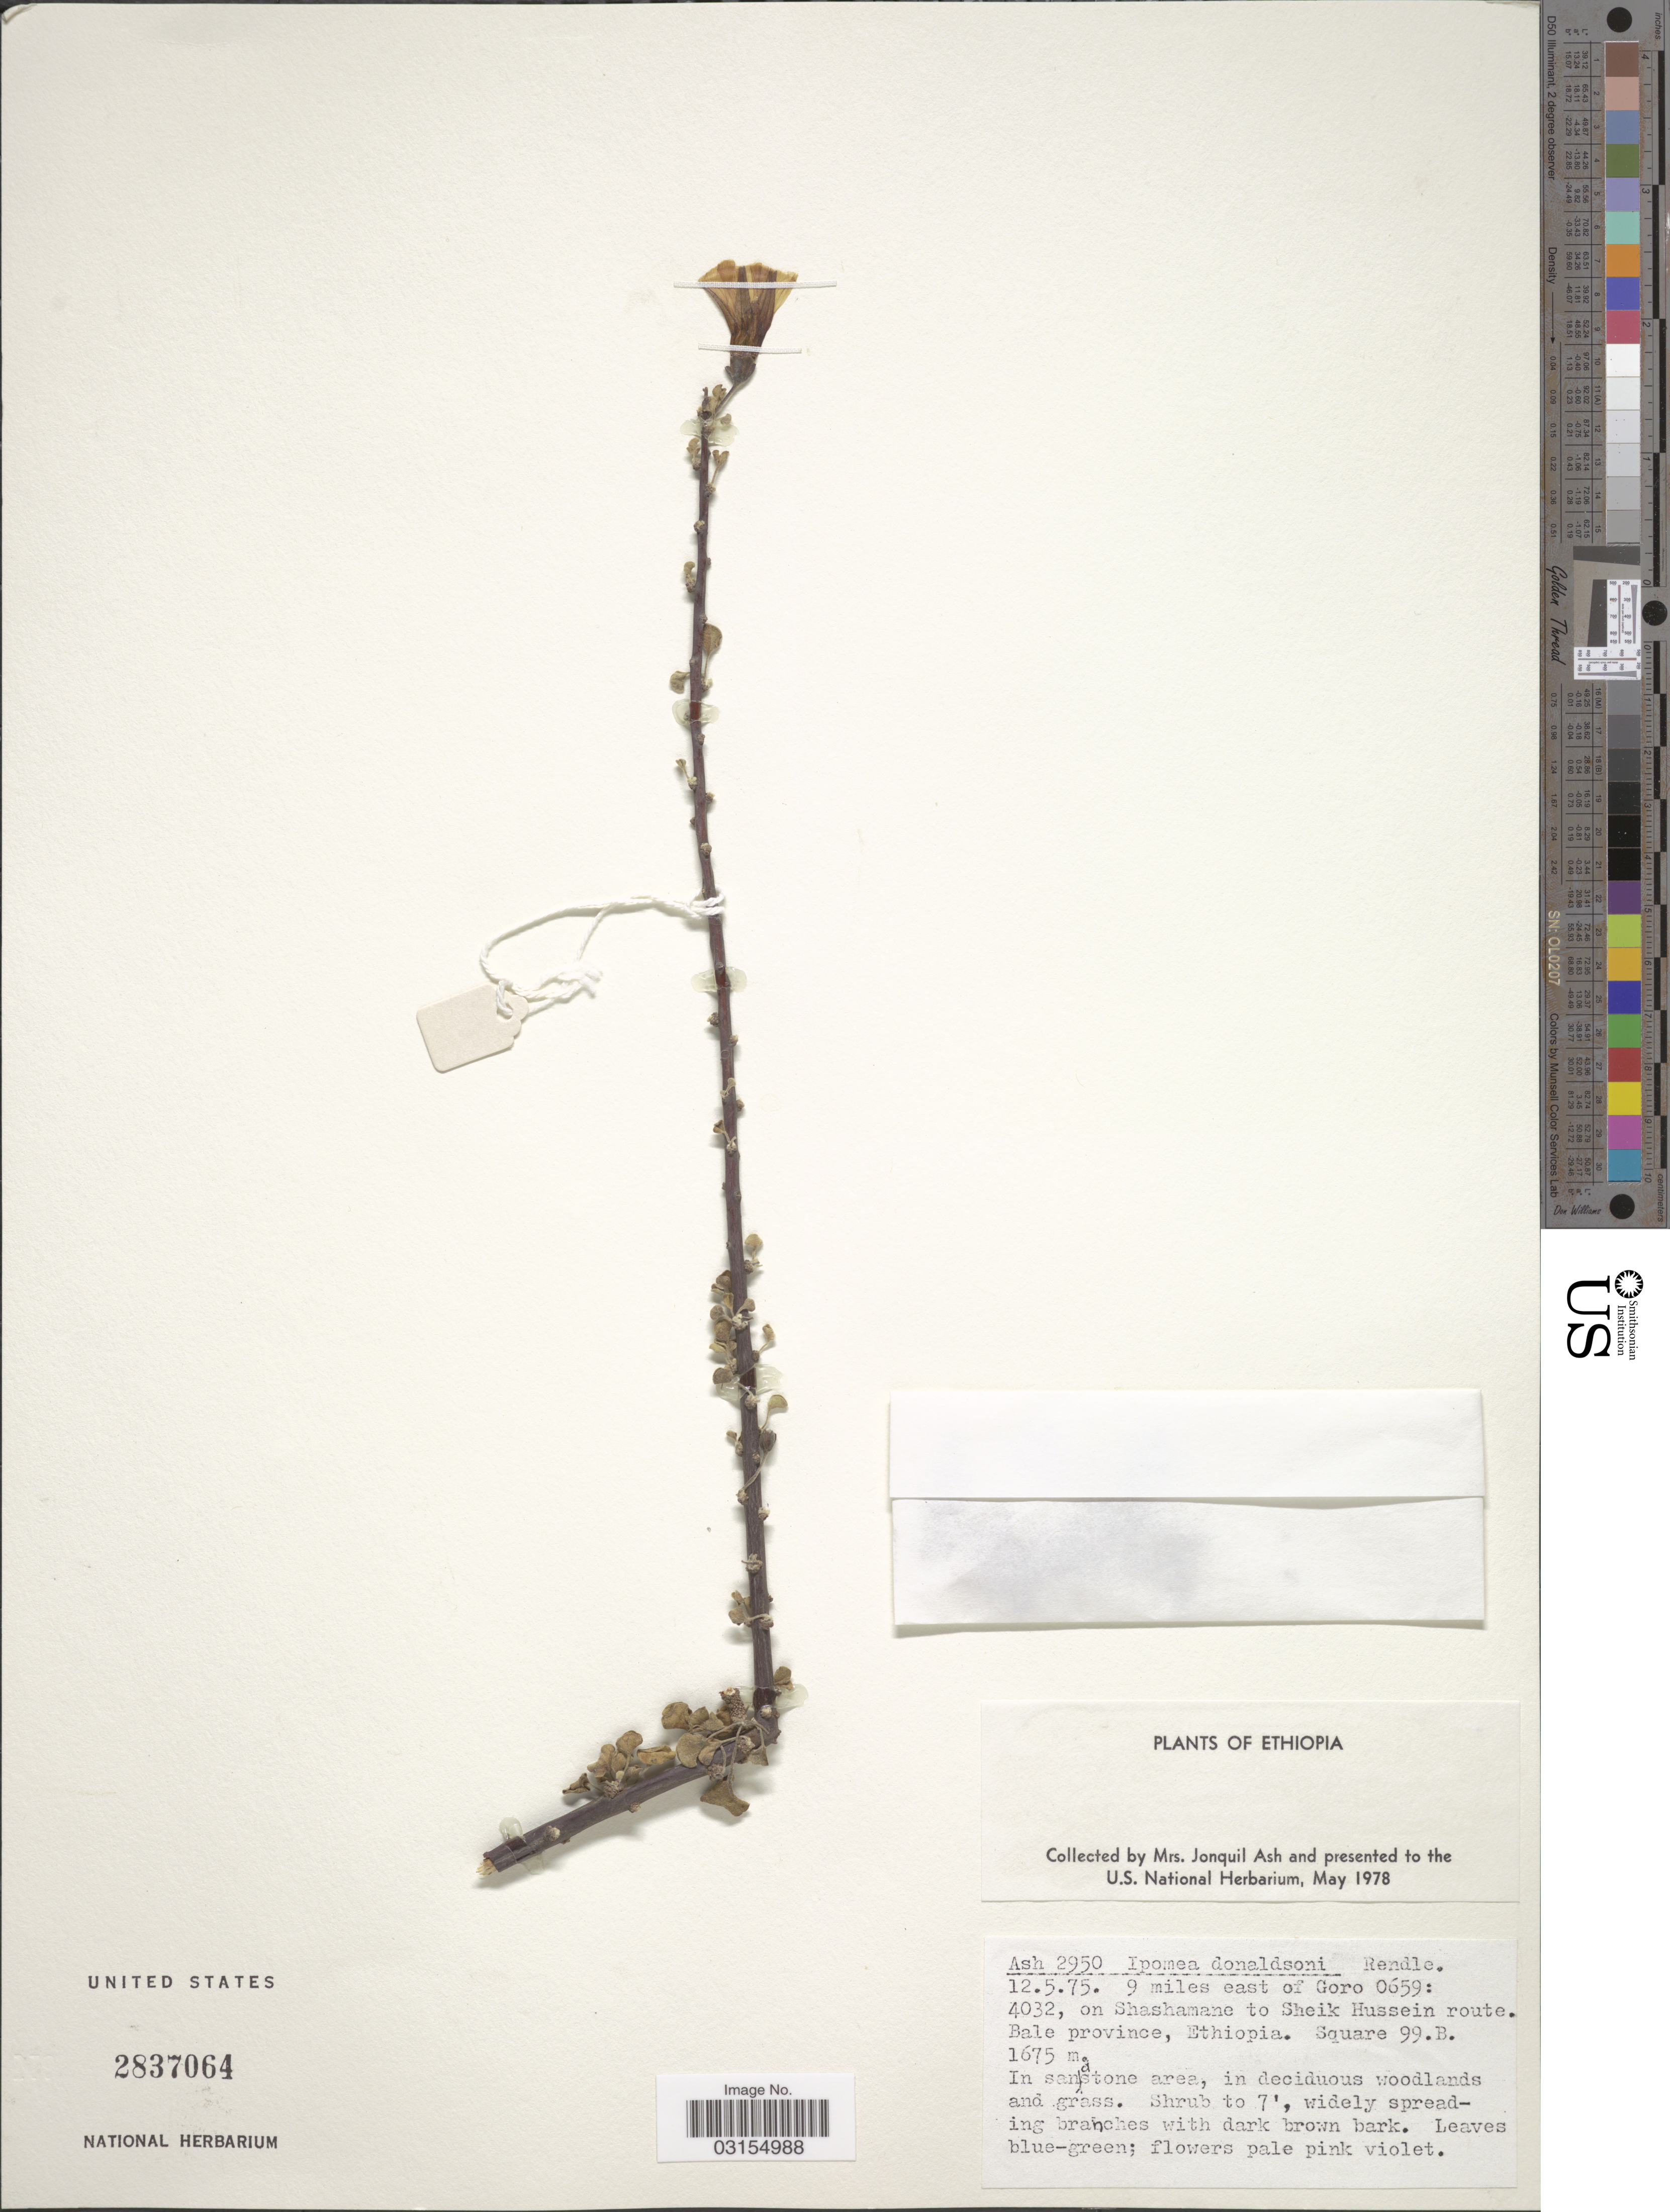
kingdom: Plantae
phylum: Tracheophyta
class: Magnoliopsida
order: Solanales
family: Convolvulaceae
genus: Ipomoea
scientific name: Ipomoea donaldsonii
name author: Rendle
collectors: J. Ash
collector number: Ash 2950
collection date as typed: Transcribed d/m/y: 12/5/75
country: Ethiopia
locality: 9 miles east of Goro 0659:4032, on Shashamane to Sheik Hussein route. Bale province. Square 99. B.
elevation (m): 1675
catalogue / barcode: US 2837064